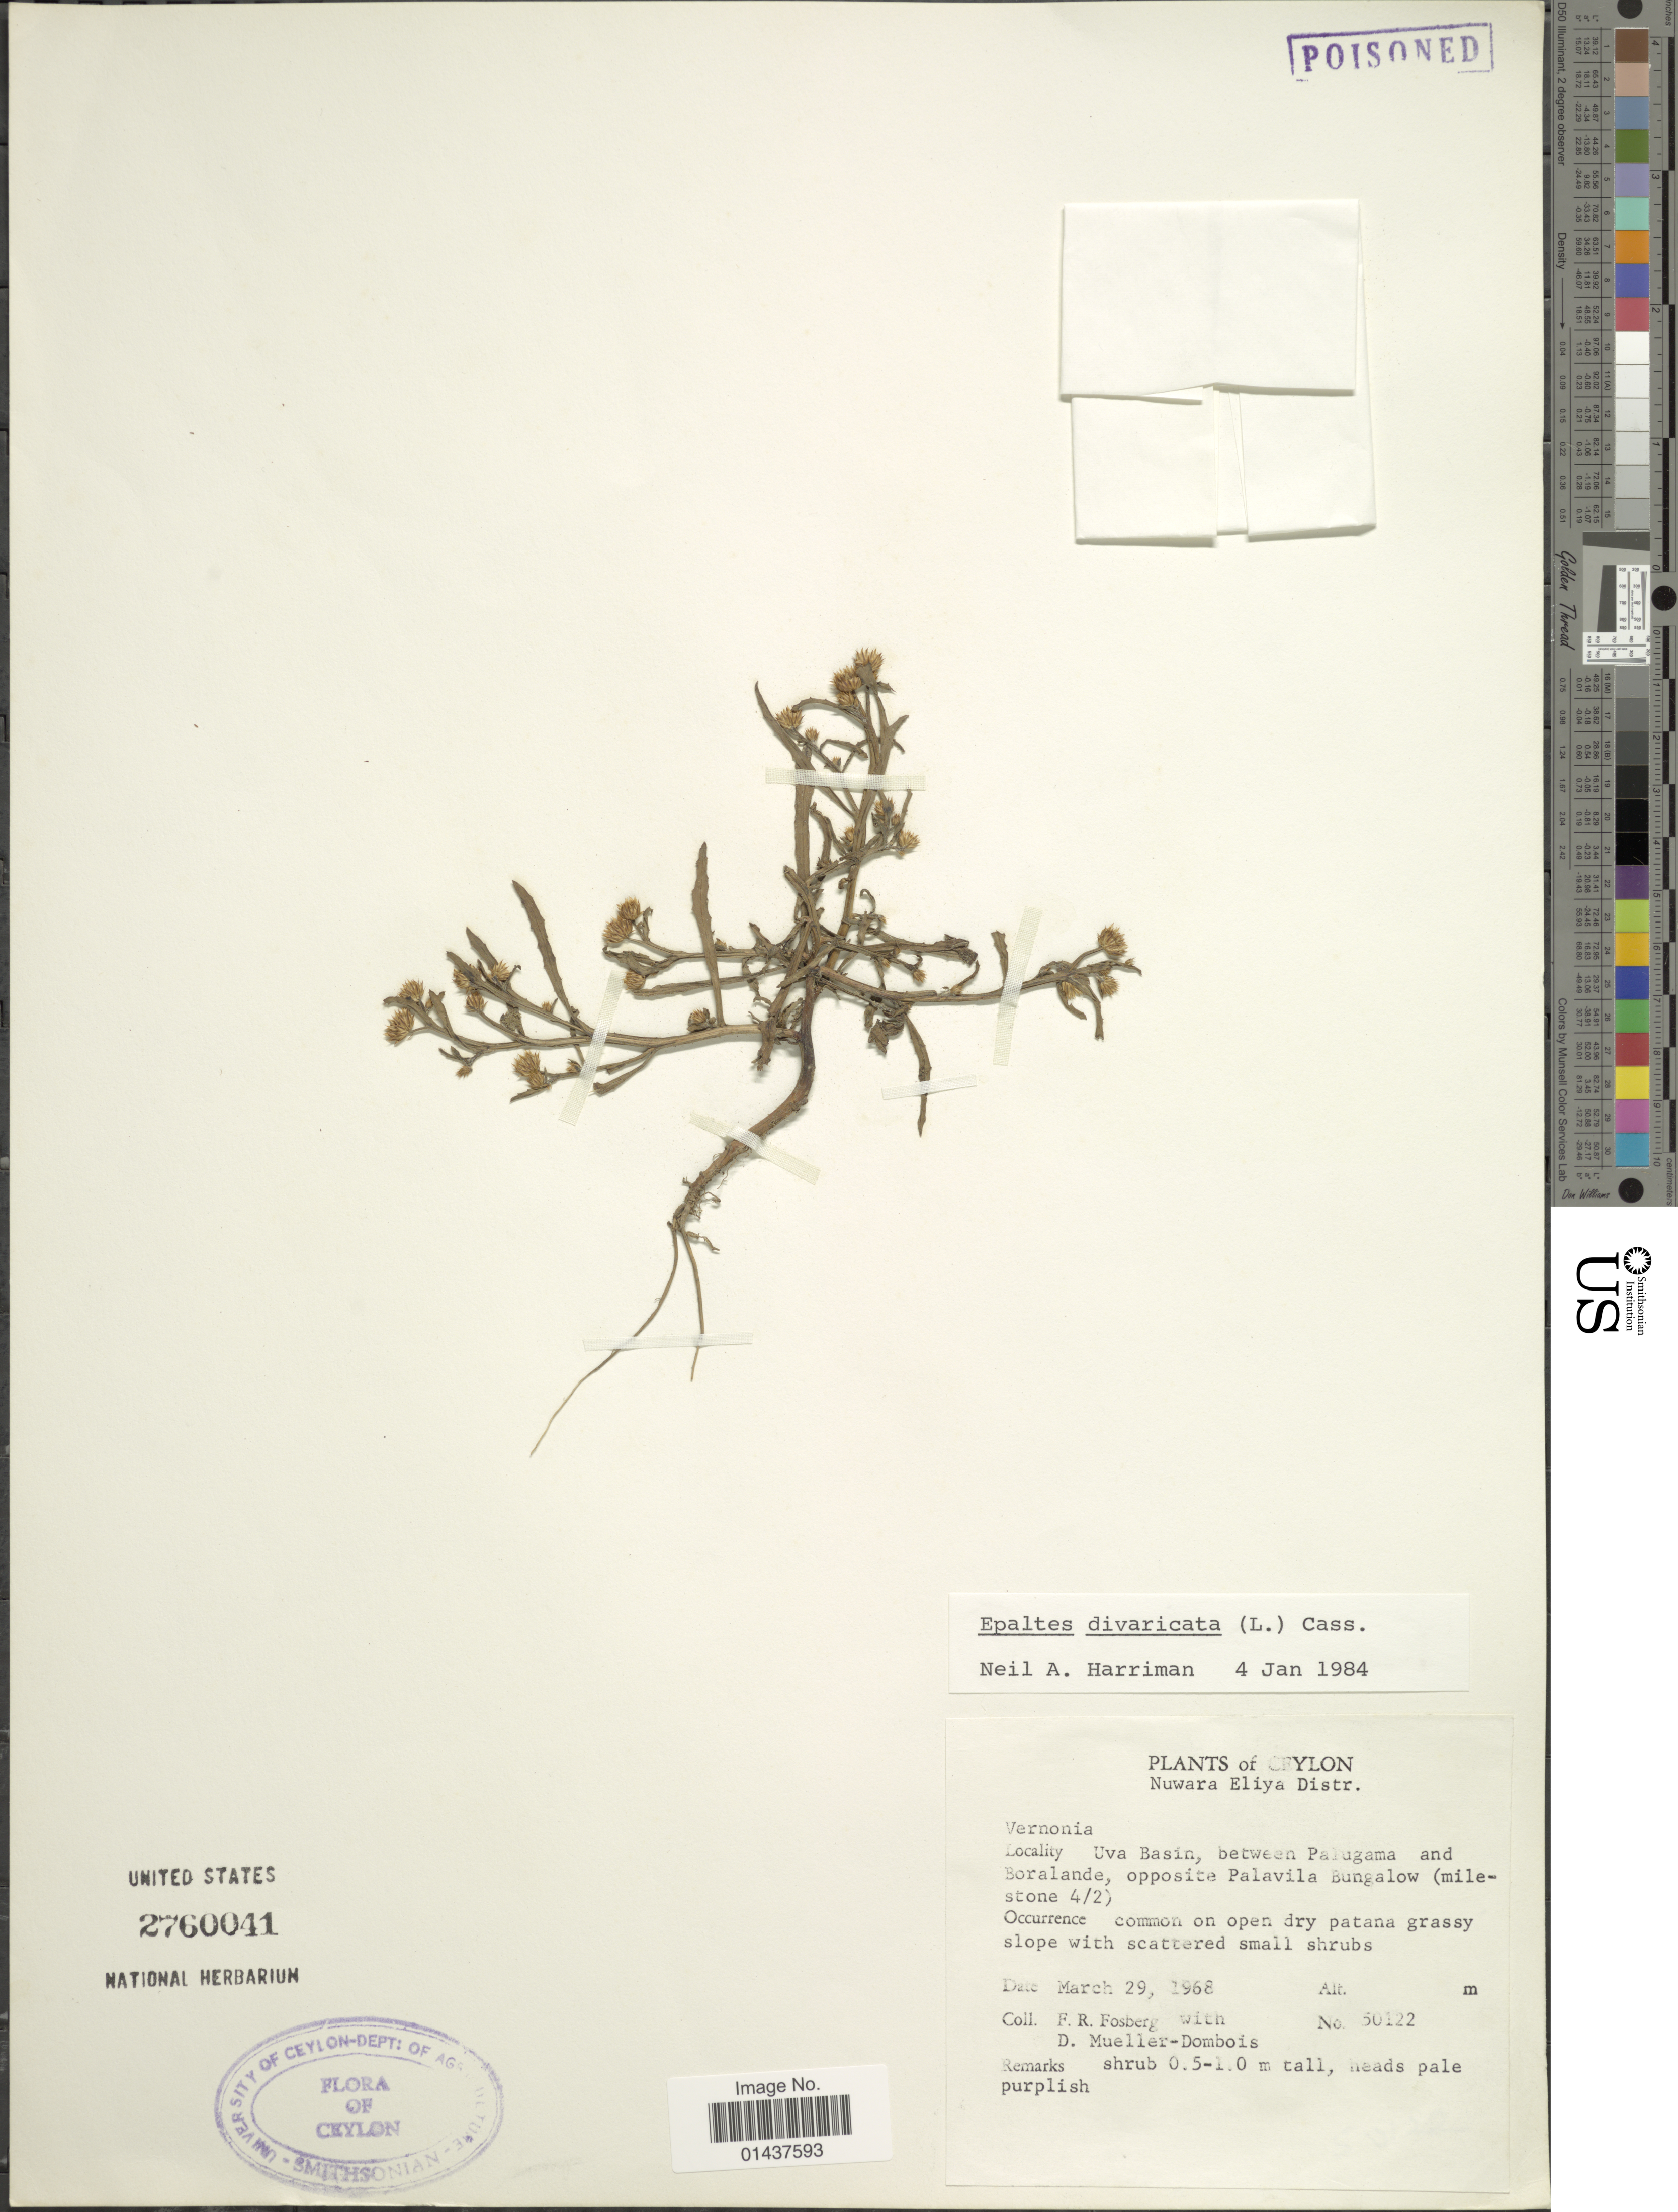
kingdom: Plantae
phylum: Tracheophyta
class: Magnoliopsida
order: Asterales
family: Asteraceae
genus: Epaltes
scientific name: Epaltes divaricata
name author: (L.) Cass.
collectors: F. R. Fosberg & D. Mueller-Dombois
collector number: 50122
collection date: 1968-03-29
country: Sri Lanka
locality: Ceylon, Nuwara Eliya District, Uva Basin, between Palugama and Boralande, opposite Palavila Bungalow (milestone 4/2)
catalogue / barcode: US 2760041